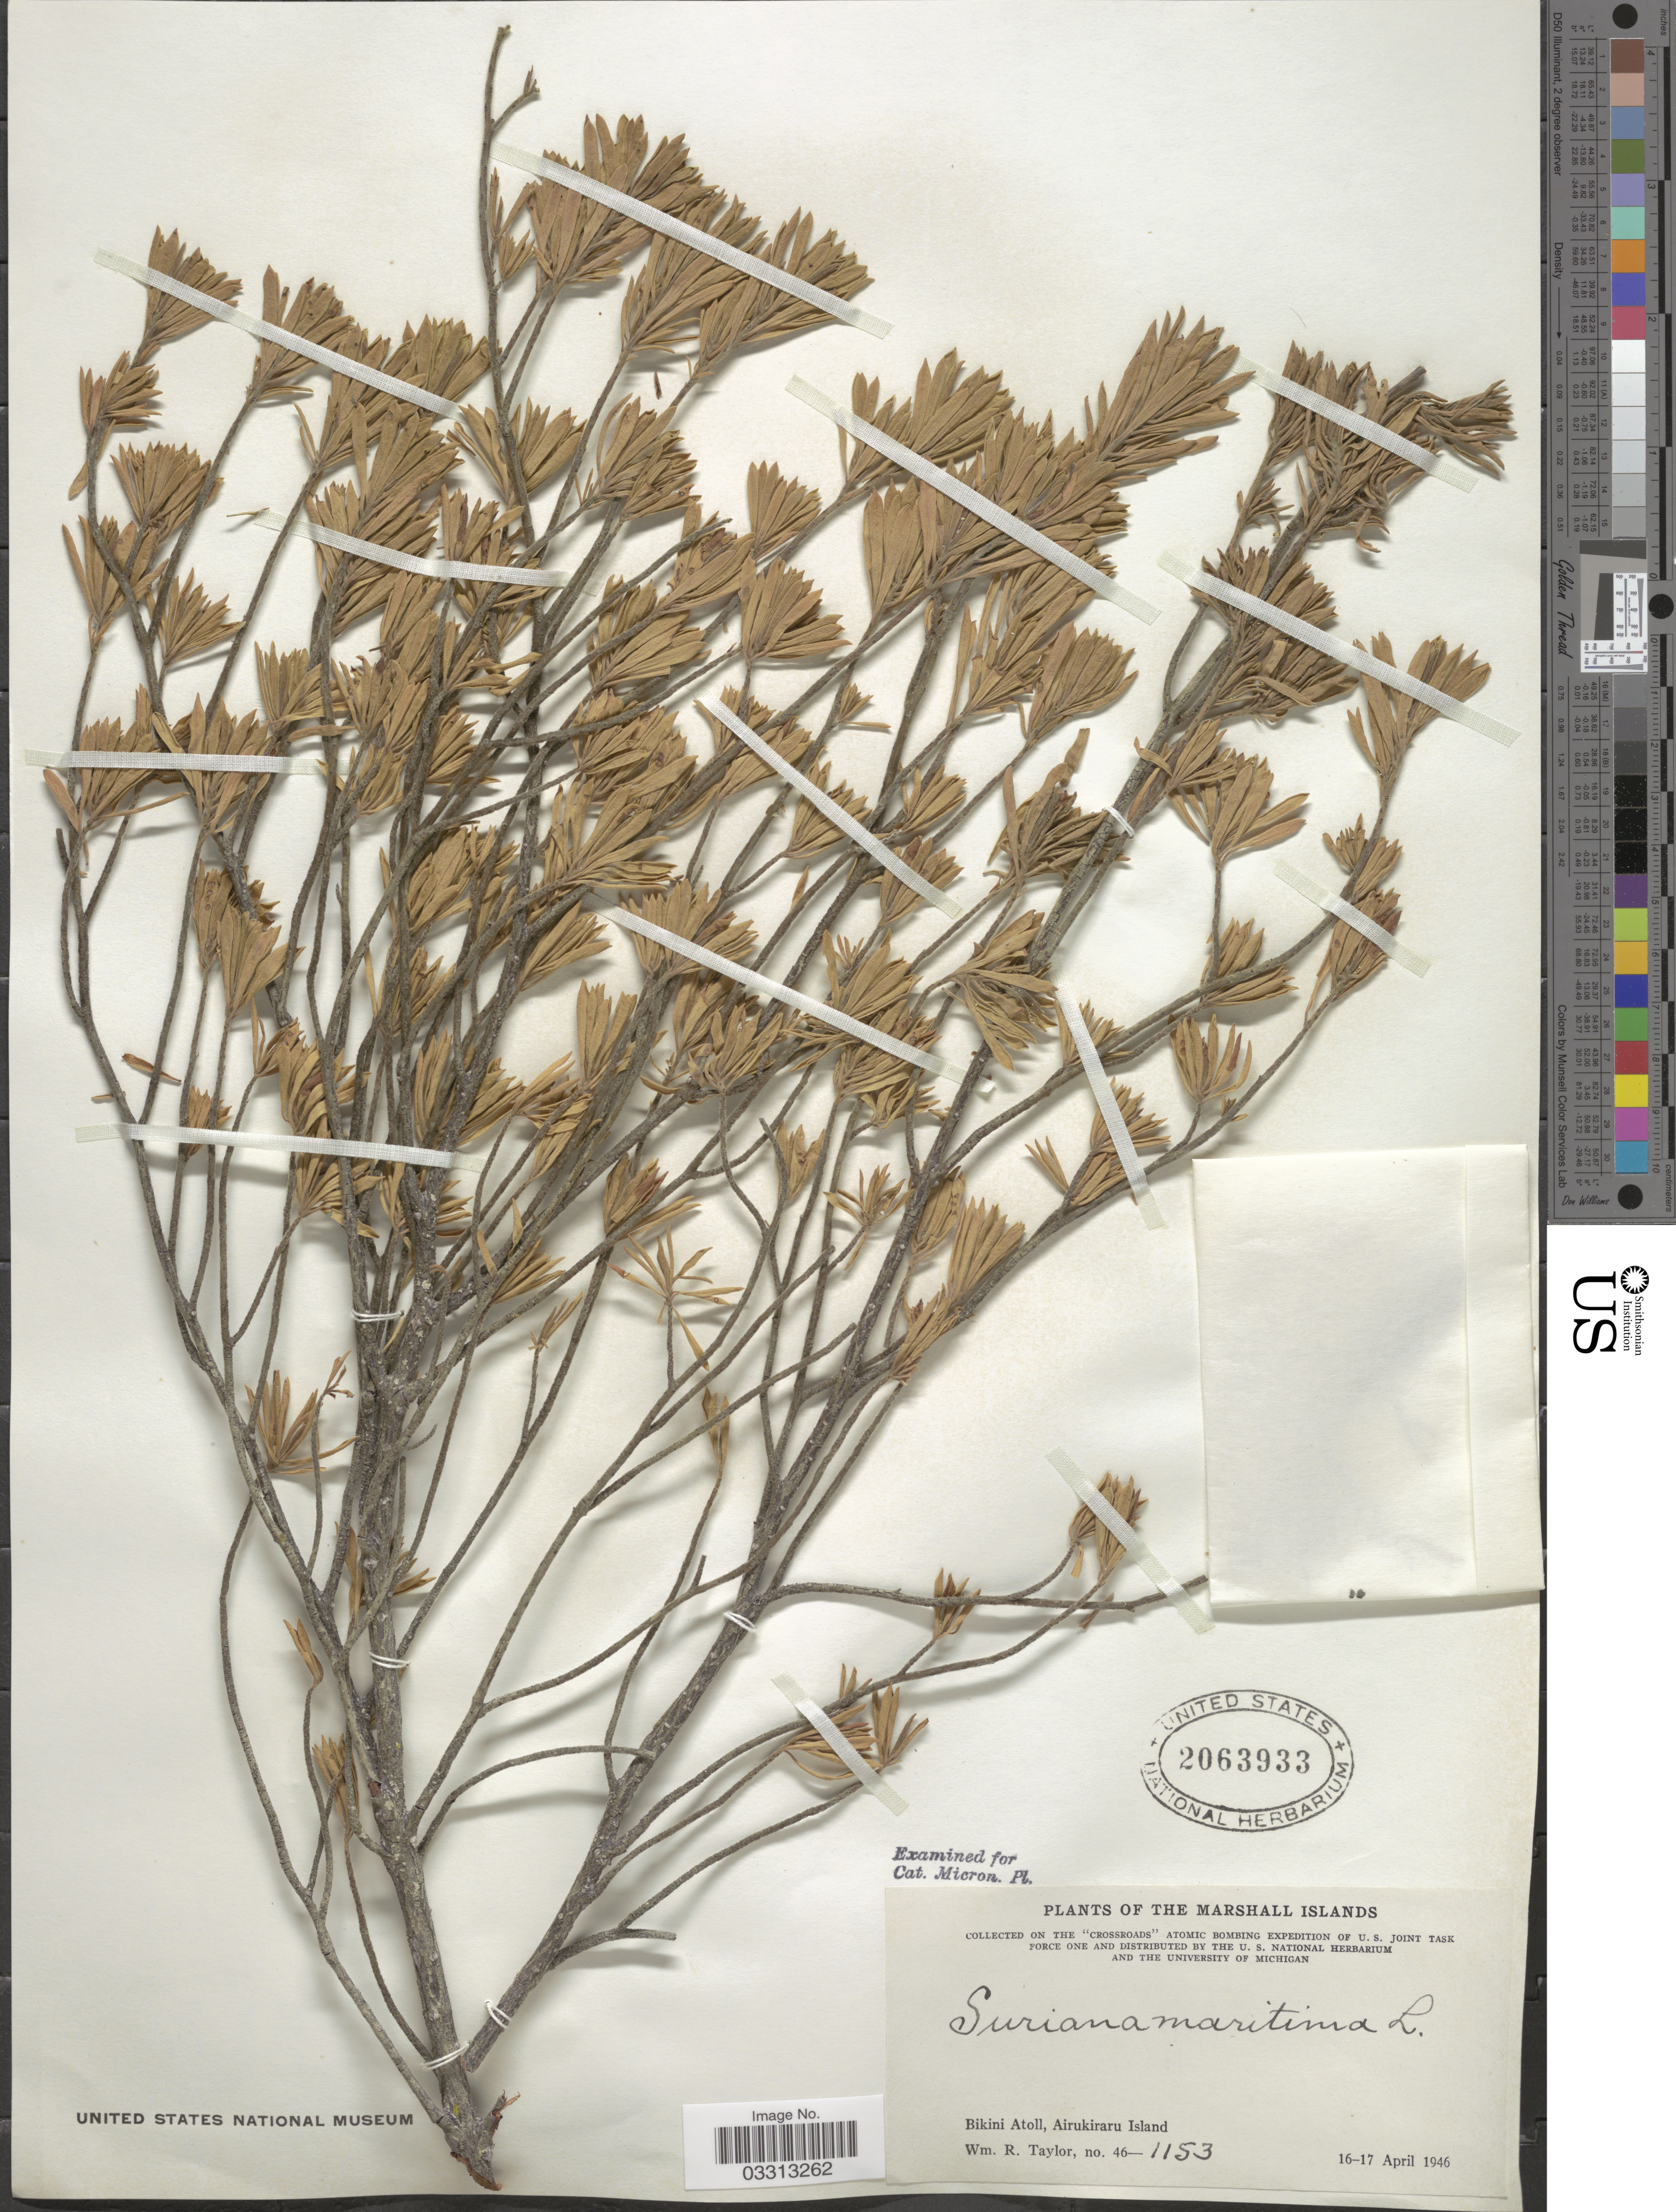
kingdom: Plantae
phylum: Tracheophyta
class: Magnoliopsida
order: Fabales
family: Surianaceae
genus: Suriana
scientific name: Suriana maritima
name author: L.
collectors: W. R. Taylor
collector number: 46-1153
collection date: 1946-04-16/1946-04-17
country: Marshall Islands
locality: Bikini Atoll, Airukiraru Island.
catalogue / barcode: US 2063933